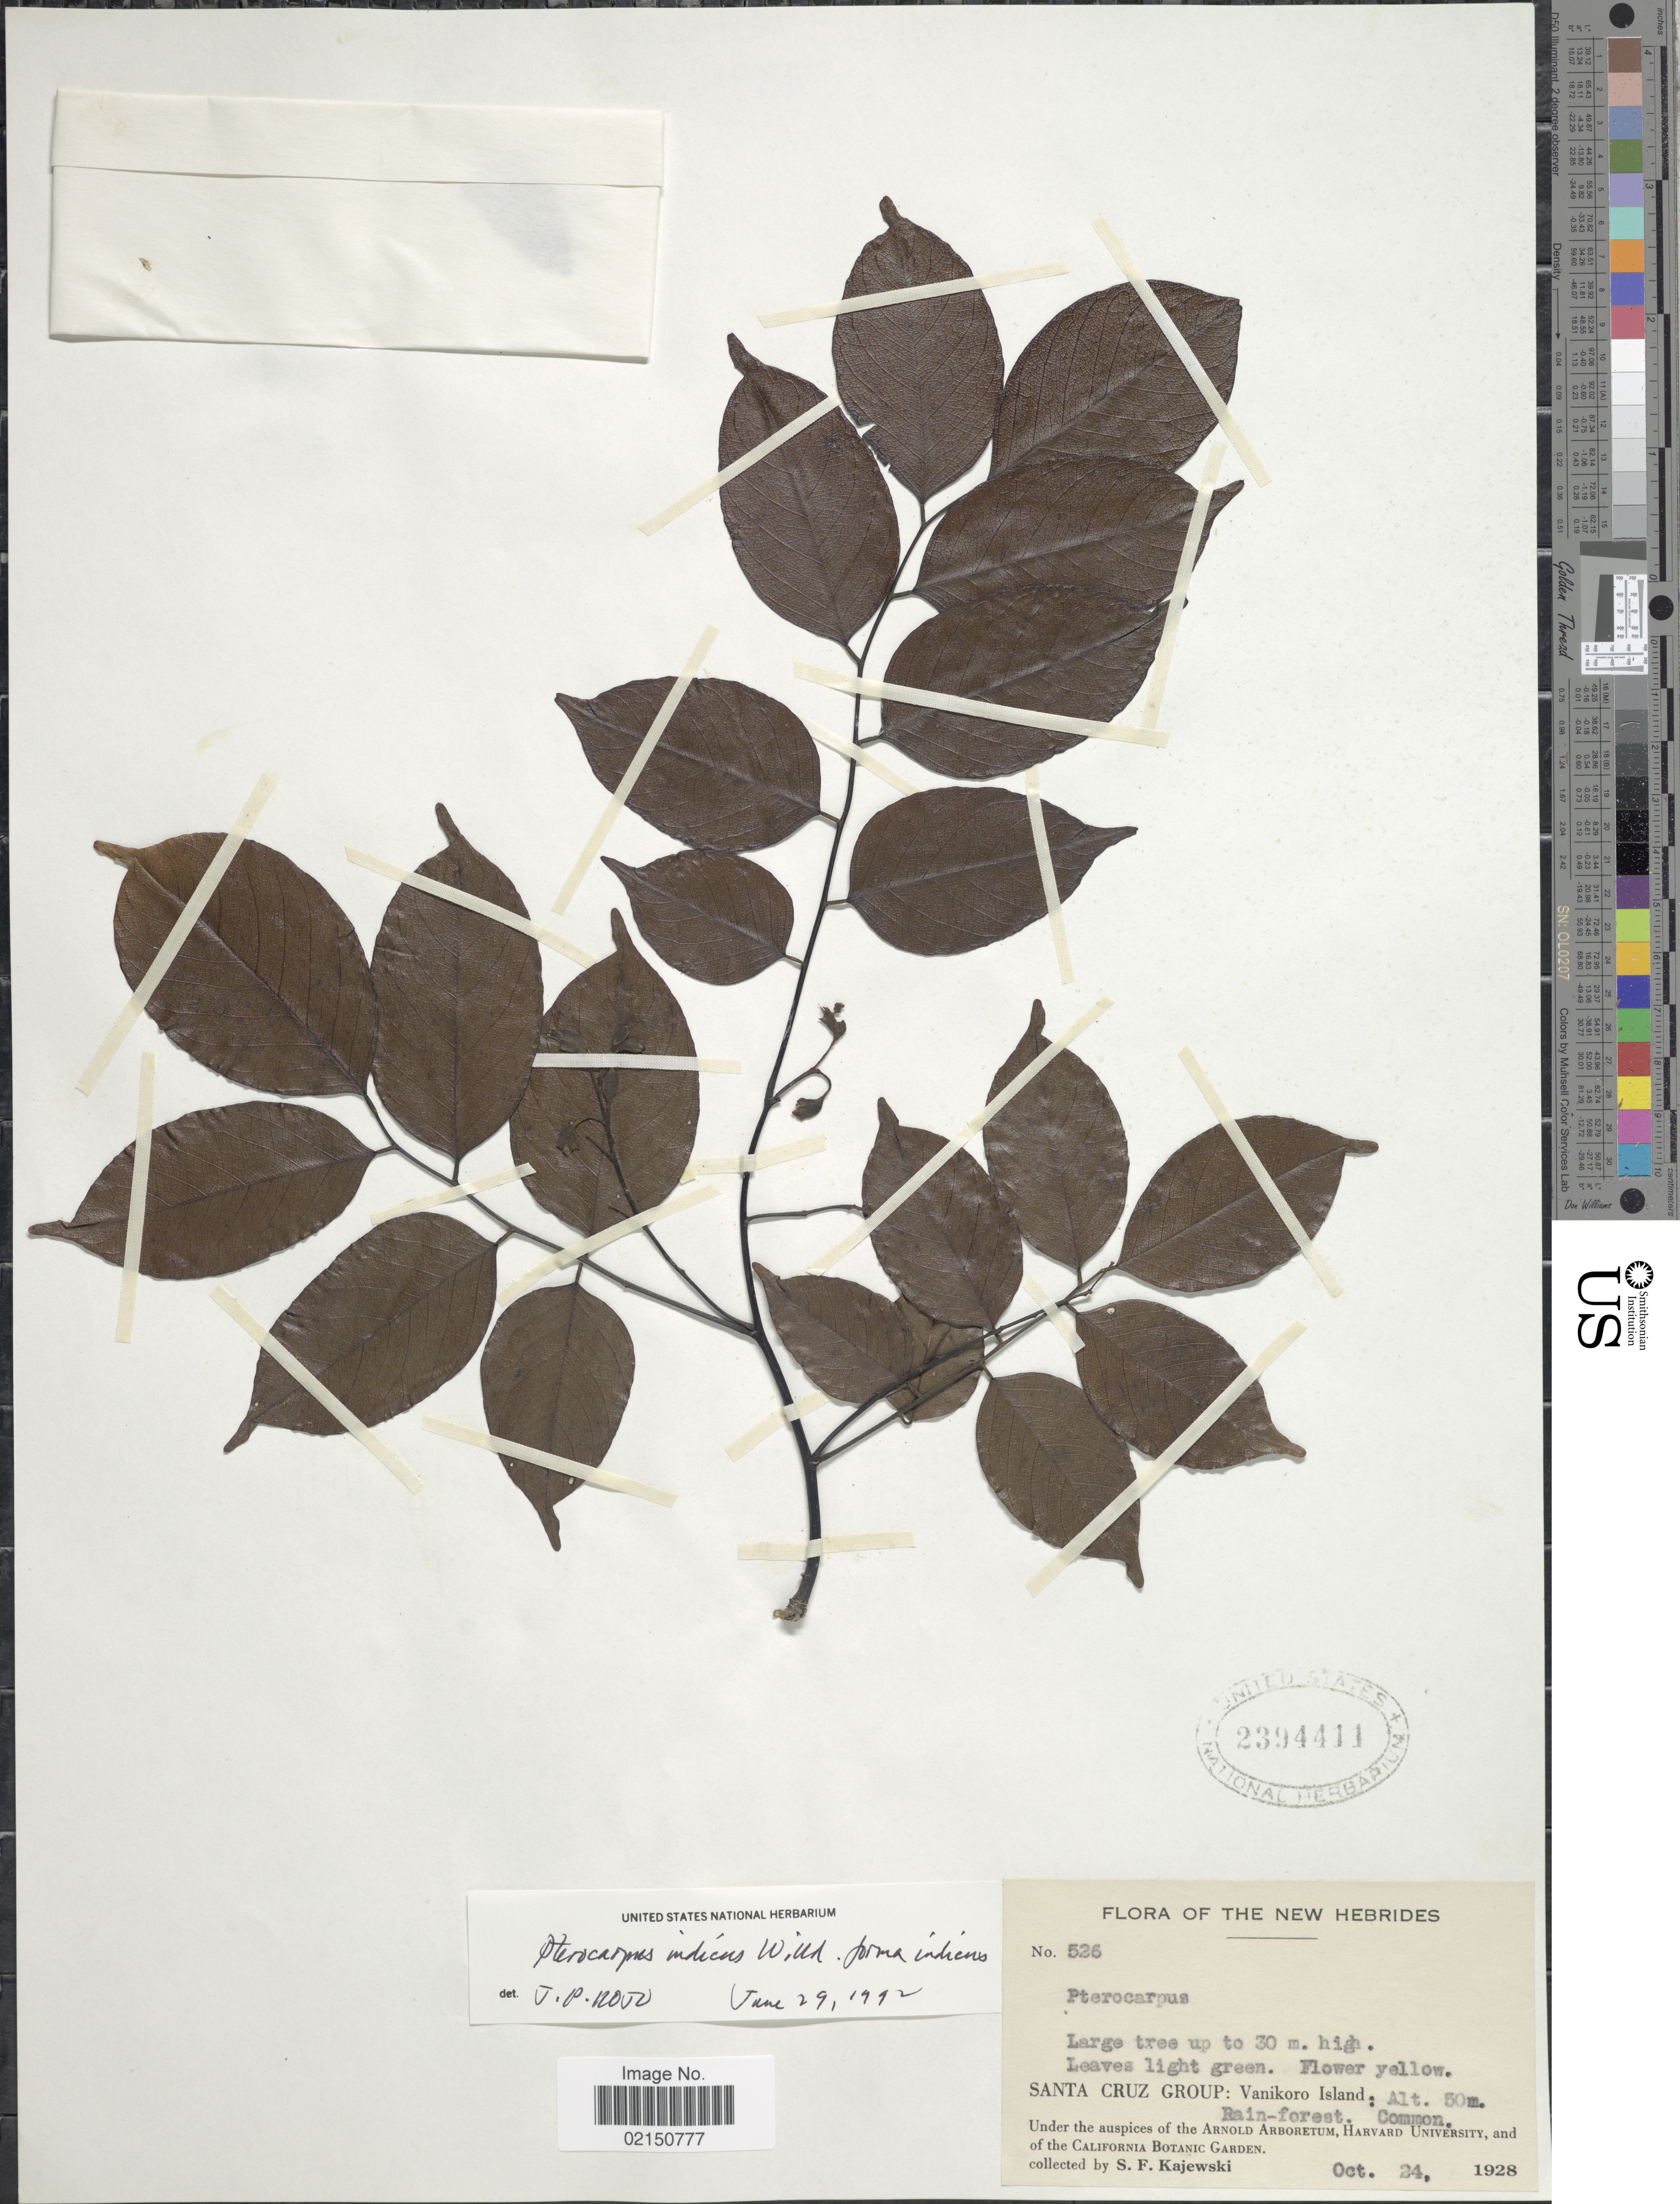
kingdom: Plantae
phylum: Tracheophyta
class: Magnoliopsida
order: Fabales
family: Fabaceae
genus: Pterocarpus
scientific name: Pterocarpus indicus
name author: Willd.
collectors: S. Kajewski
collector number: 526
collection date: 1928-10-24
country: Solomon Islands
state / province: Santa Cruz Is.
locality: New Hebrides. Santa Cruz Group: Vanikoro Island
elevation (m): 50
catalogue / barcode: US 2394411